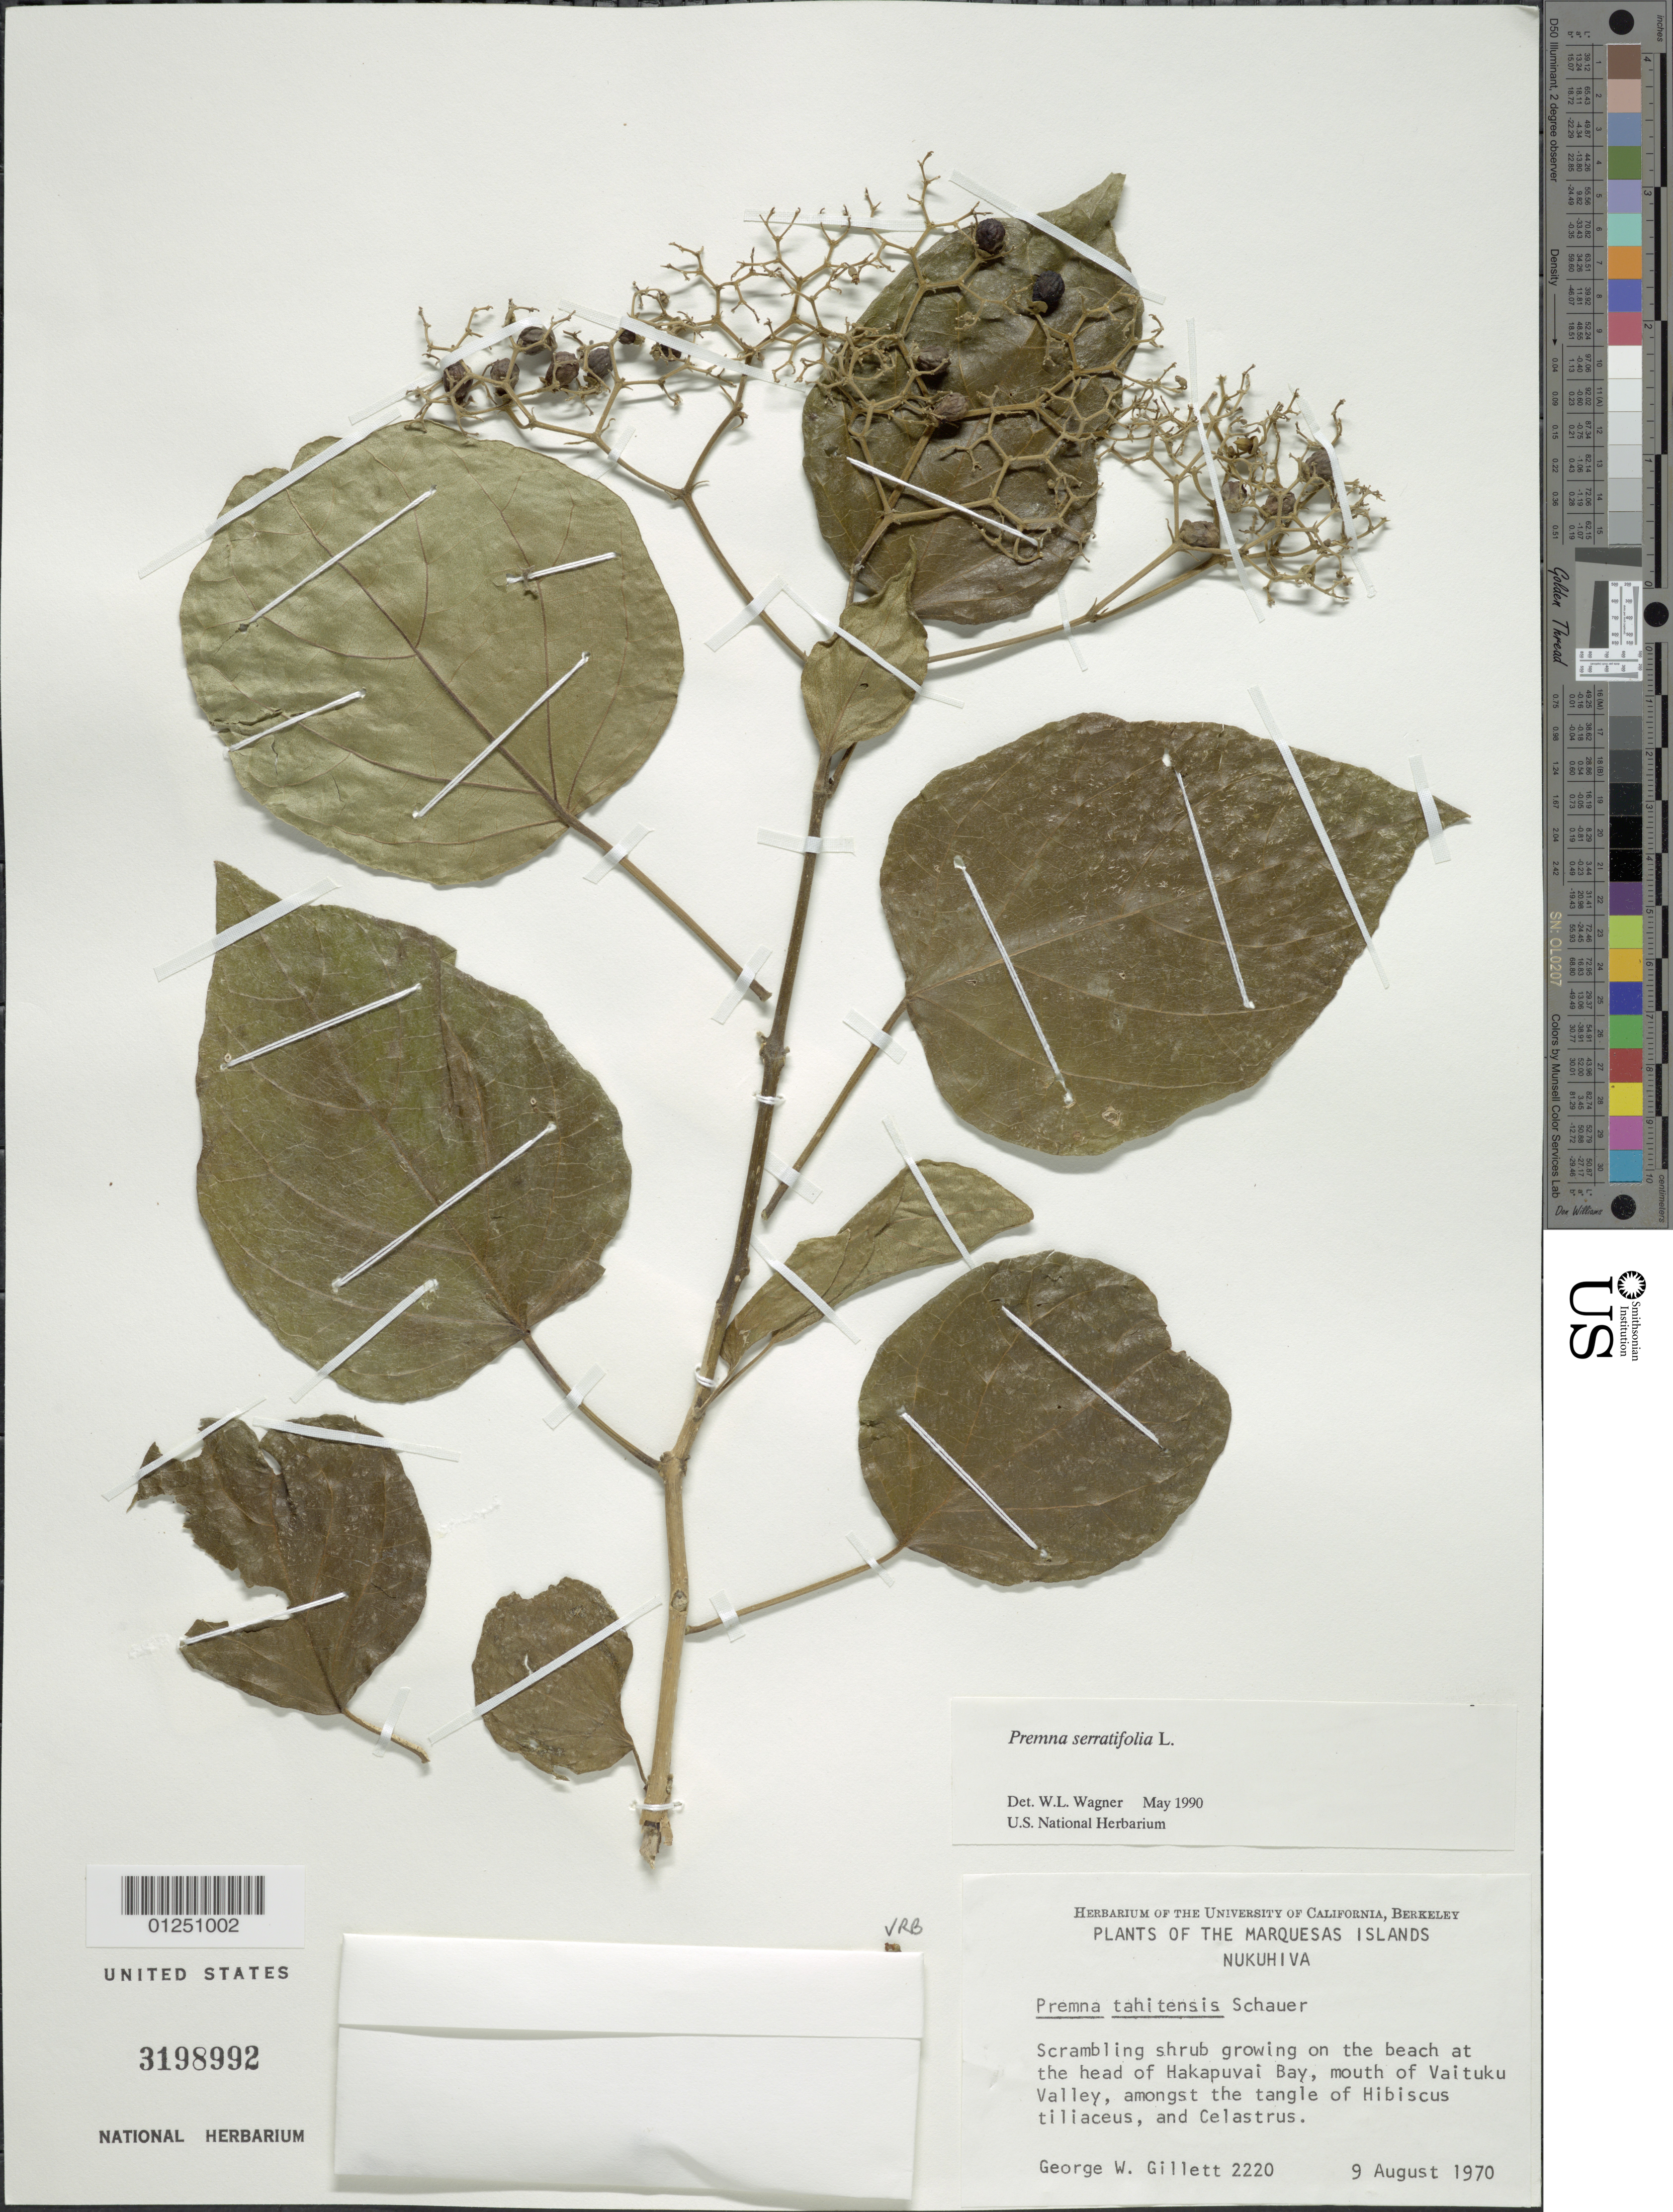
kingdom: Plantae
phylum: Tracheophyta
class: Magnoliopsida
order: Lamiales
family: Lamiaceae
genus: Premna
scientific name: Premna serratifolia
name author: L.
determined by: Wagner, W. L., (BOT), Smithsonian Institution - National Museum of Natural History (UNITED STATES)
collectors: G. Gillett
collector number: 2220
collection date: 1970-08-09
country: French Polynesia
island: Nuku Hiva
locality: mouth of Vaituku Valley, head of Hakapuvai Bay, on beach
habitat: With Hibiscus tiliaceus, Maytenus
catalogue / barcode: US 3198992